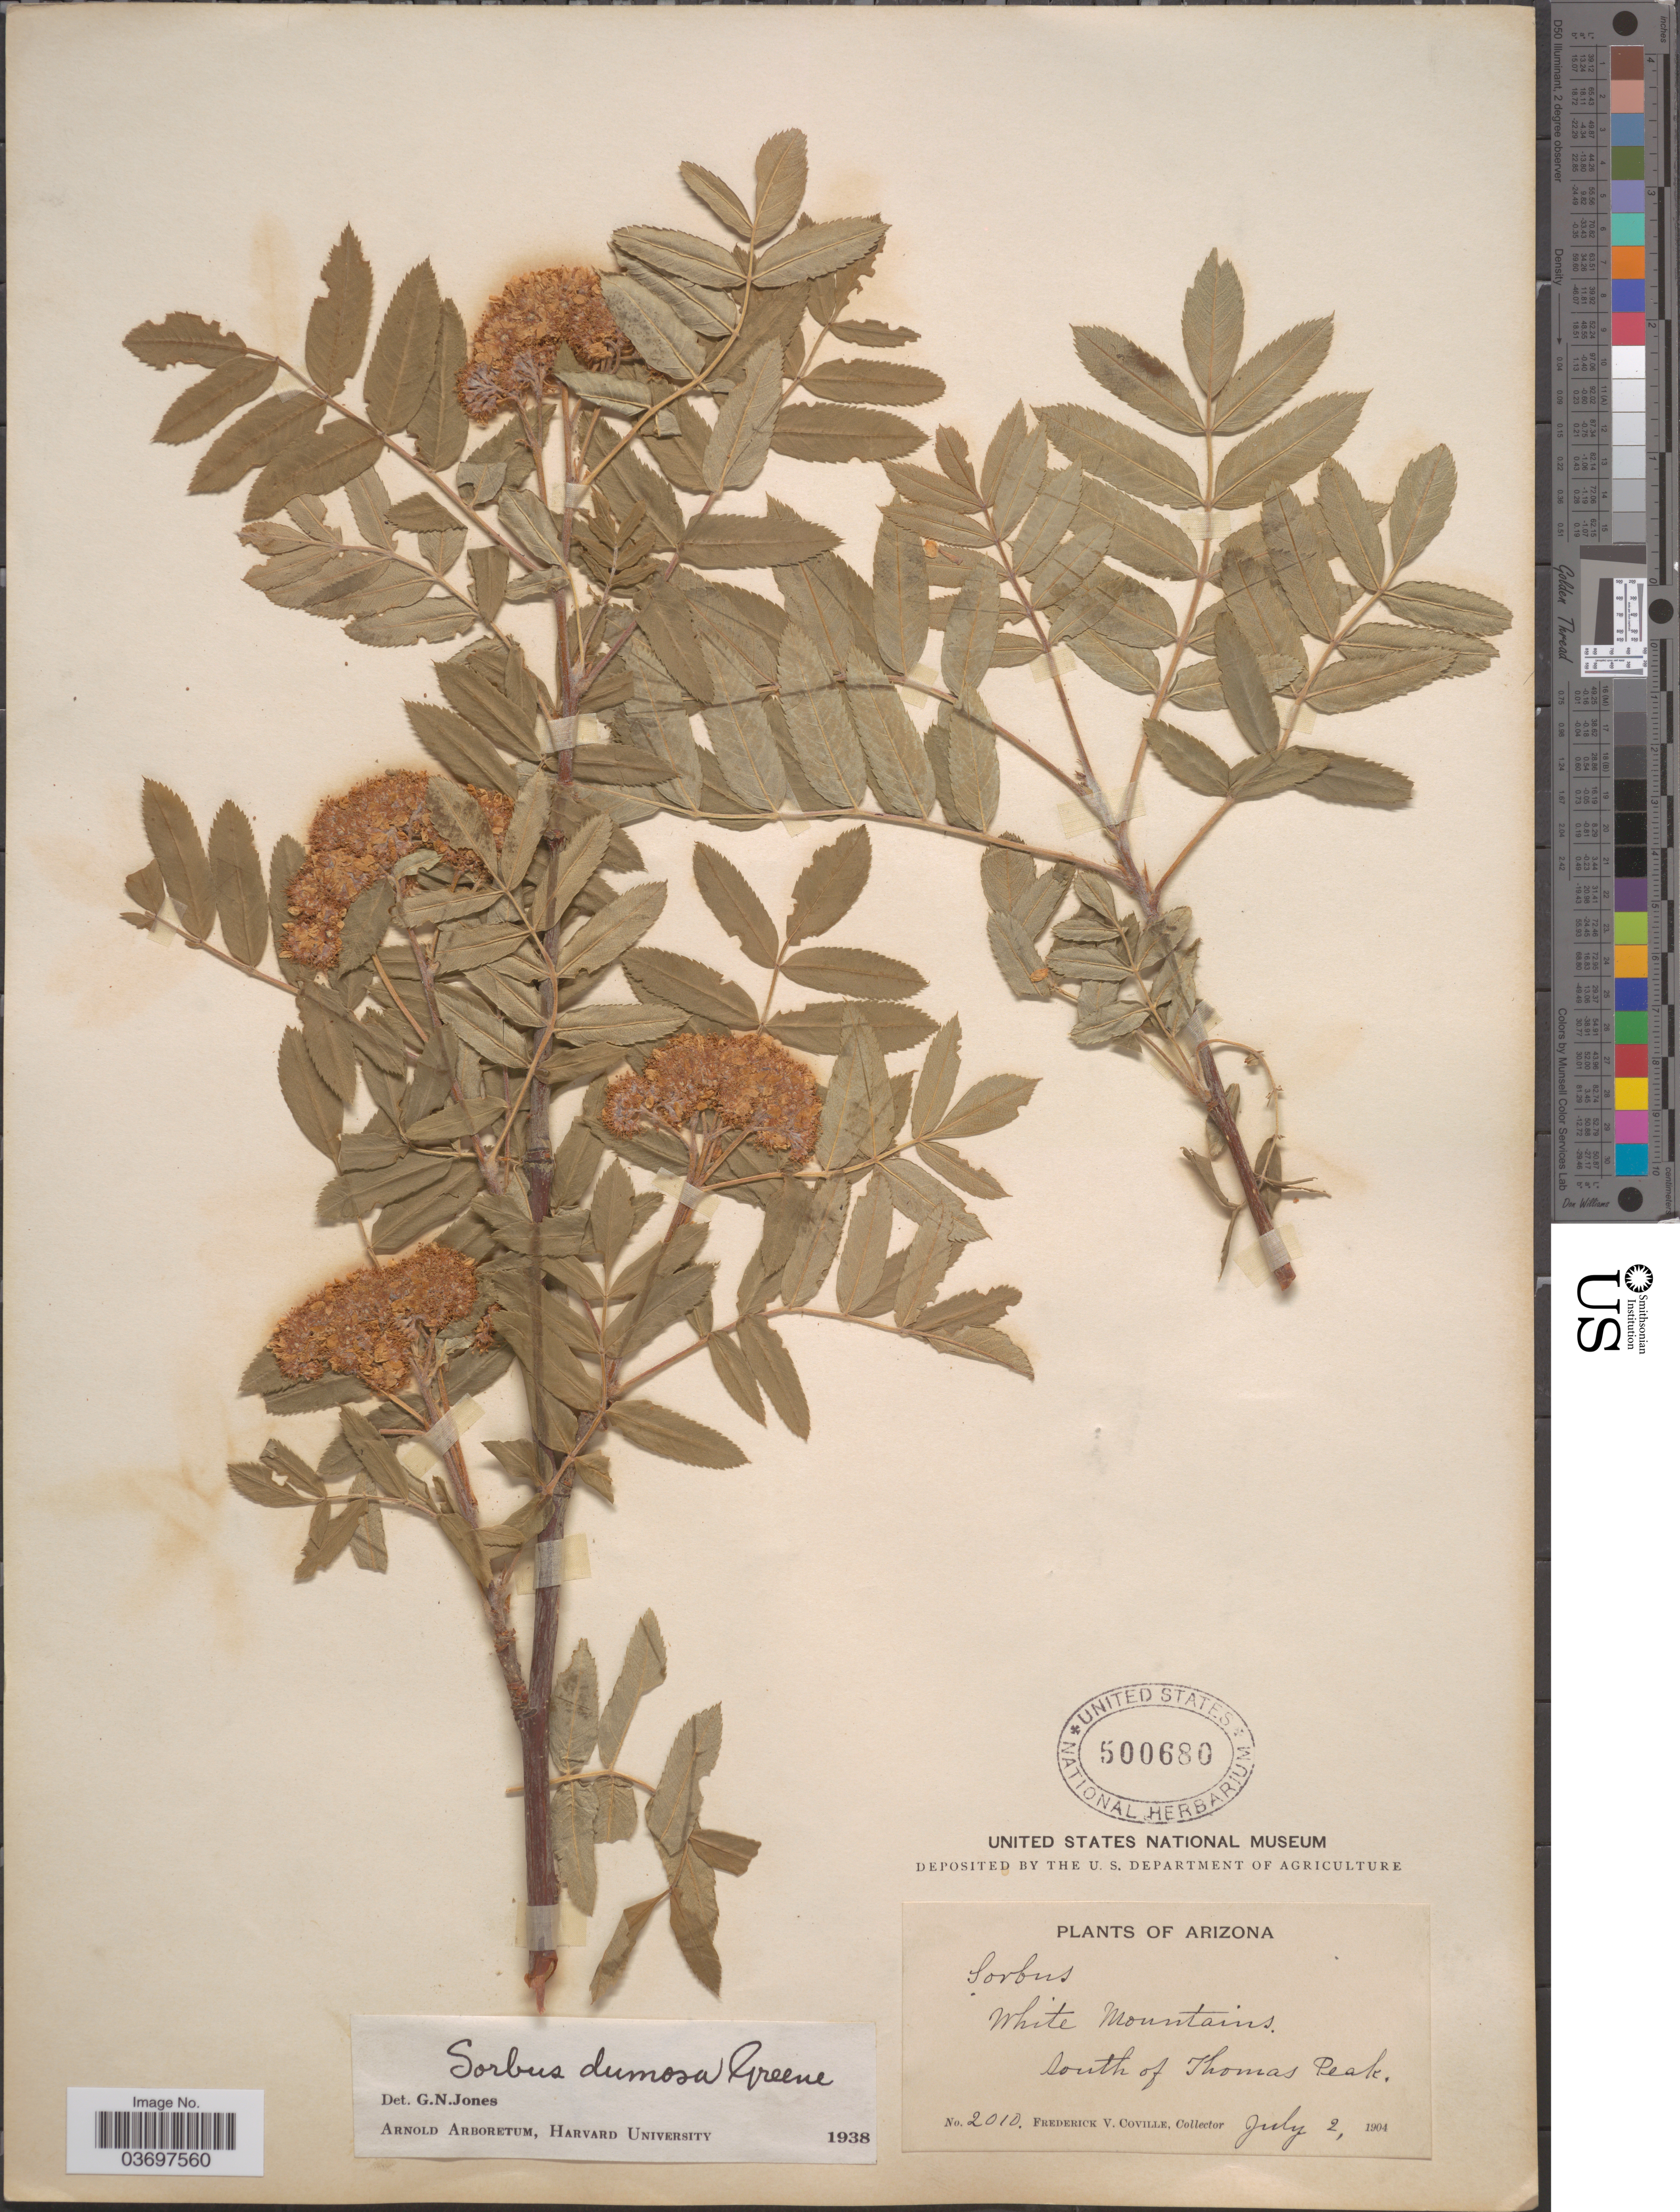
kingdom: Plantae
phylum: Tracheophyta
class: Magnoliopsida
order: Rosales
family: Rosaceae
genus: Sorbus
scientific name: Sorbus dumosa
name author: Greene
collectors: F. V. Coville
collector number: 2010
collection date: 1904-07-02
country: United States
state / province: Arizona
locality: White Mountains. South of Thomas Peak.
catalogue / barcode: US 500680